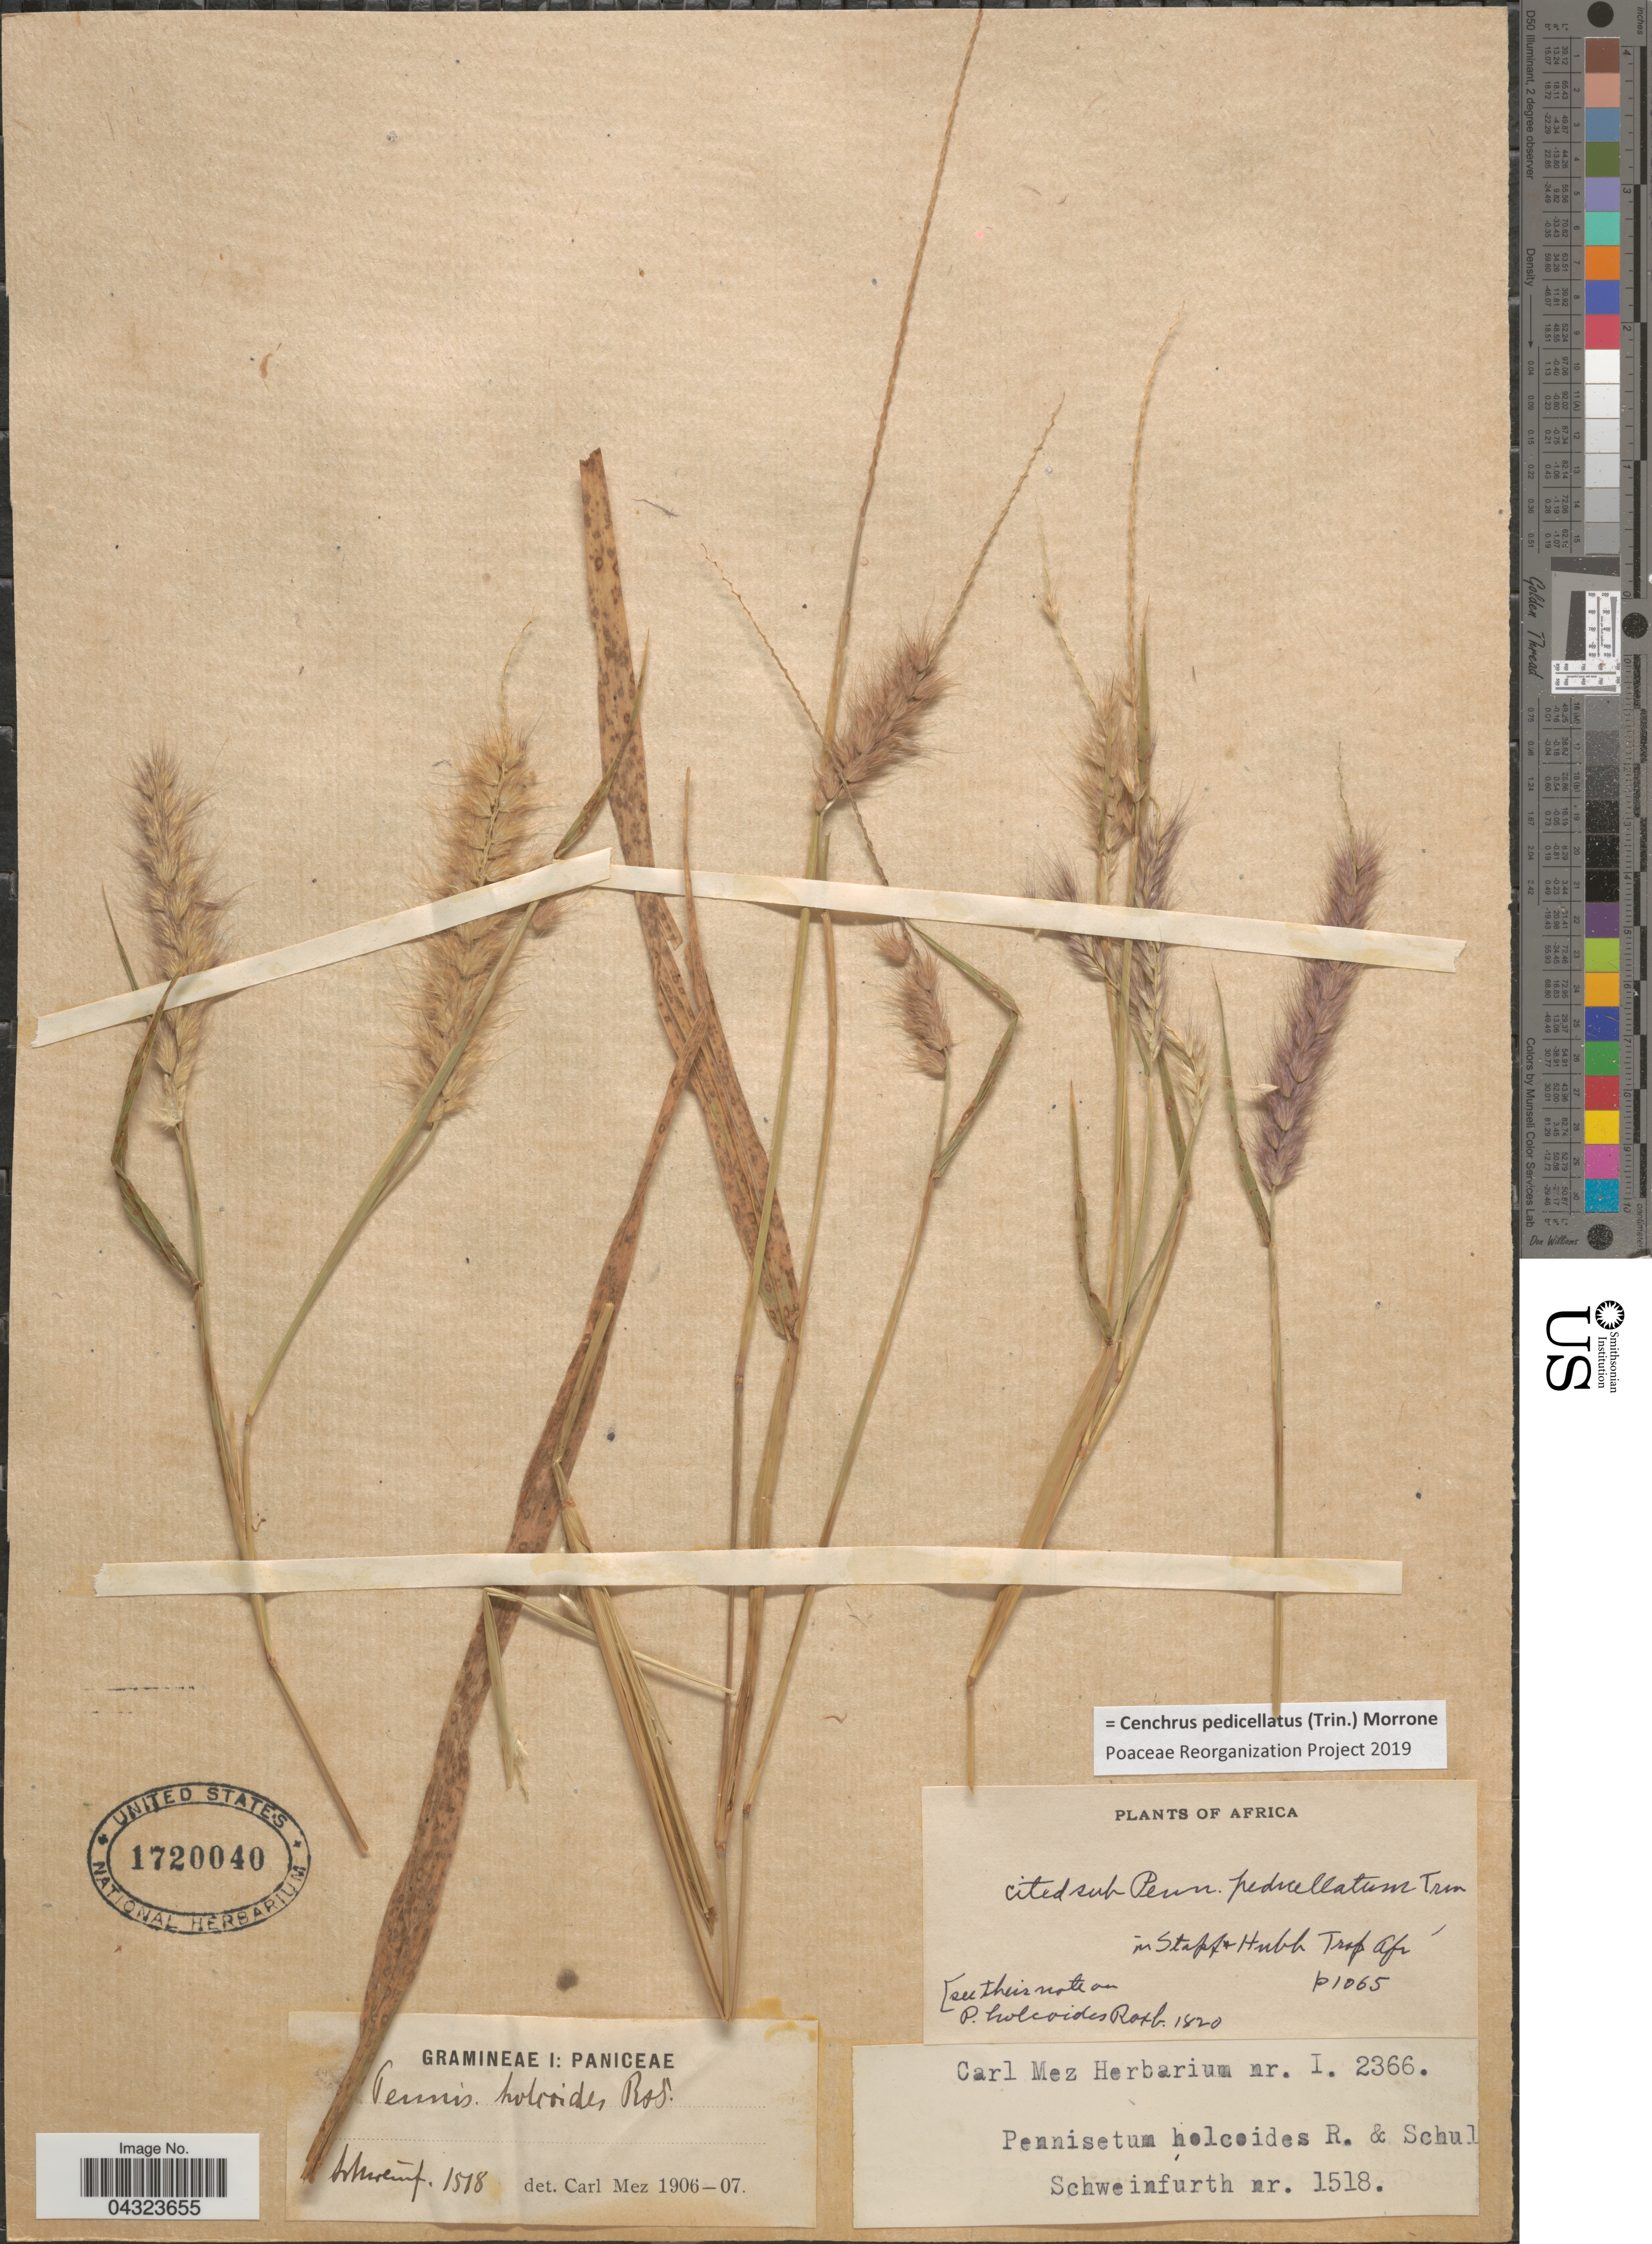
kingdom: Plantae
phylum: Tracheophyta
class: Liliopsida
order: Poales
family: Poaceae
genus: Cenchrus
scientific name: Cenchrus pedicellatus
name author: (Trin.) Morrone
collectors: Schweinfurth, --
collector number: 1518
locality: Africa.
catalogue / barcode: US 1720040